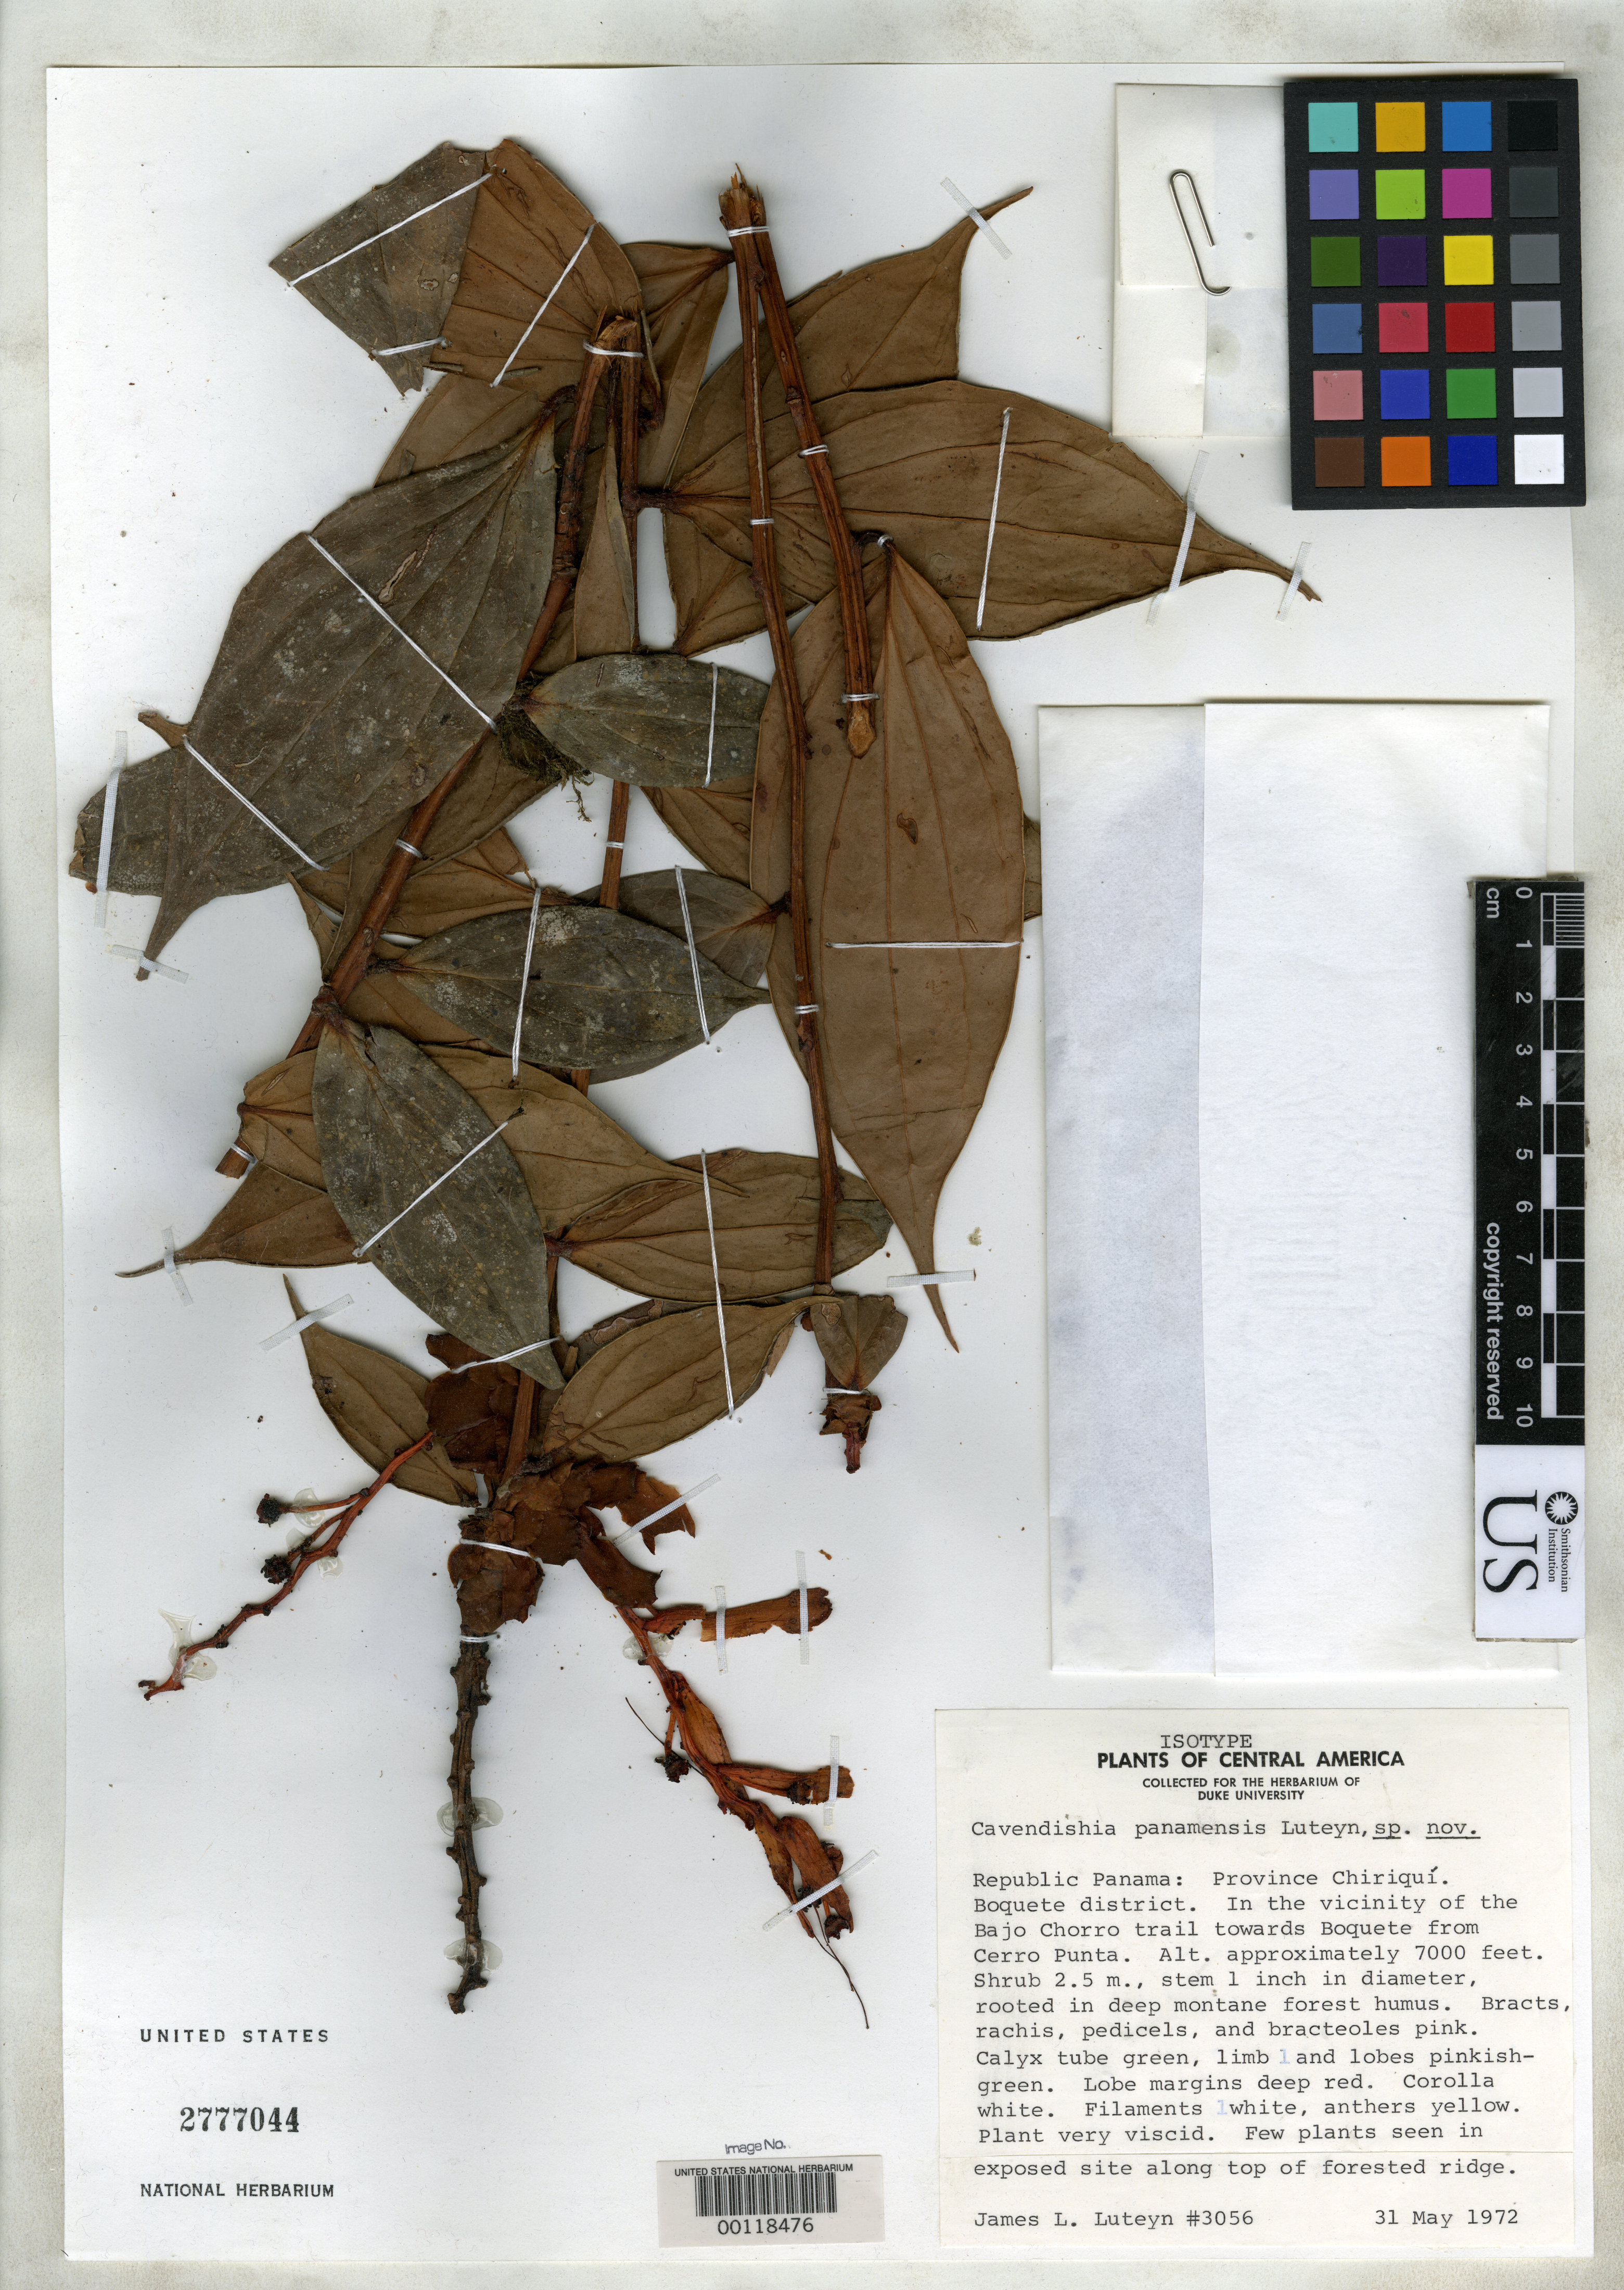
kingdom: Plantae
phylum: Tracheophyta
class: Magnoliopsida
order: Ericales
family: Ericaceae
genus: Cavendishia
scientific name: Cavendishia panamensis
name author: Luteyn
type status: Isotype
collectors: J. L. Luteyn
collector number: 3056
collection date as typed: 31 May 1972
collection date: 1972-05-31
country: Panama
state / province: Chiriquí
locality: Bajo Chorro Trail towards Boquete from Cerro Punta.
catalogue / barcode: US 2777044